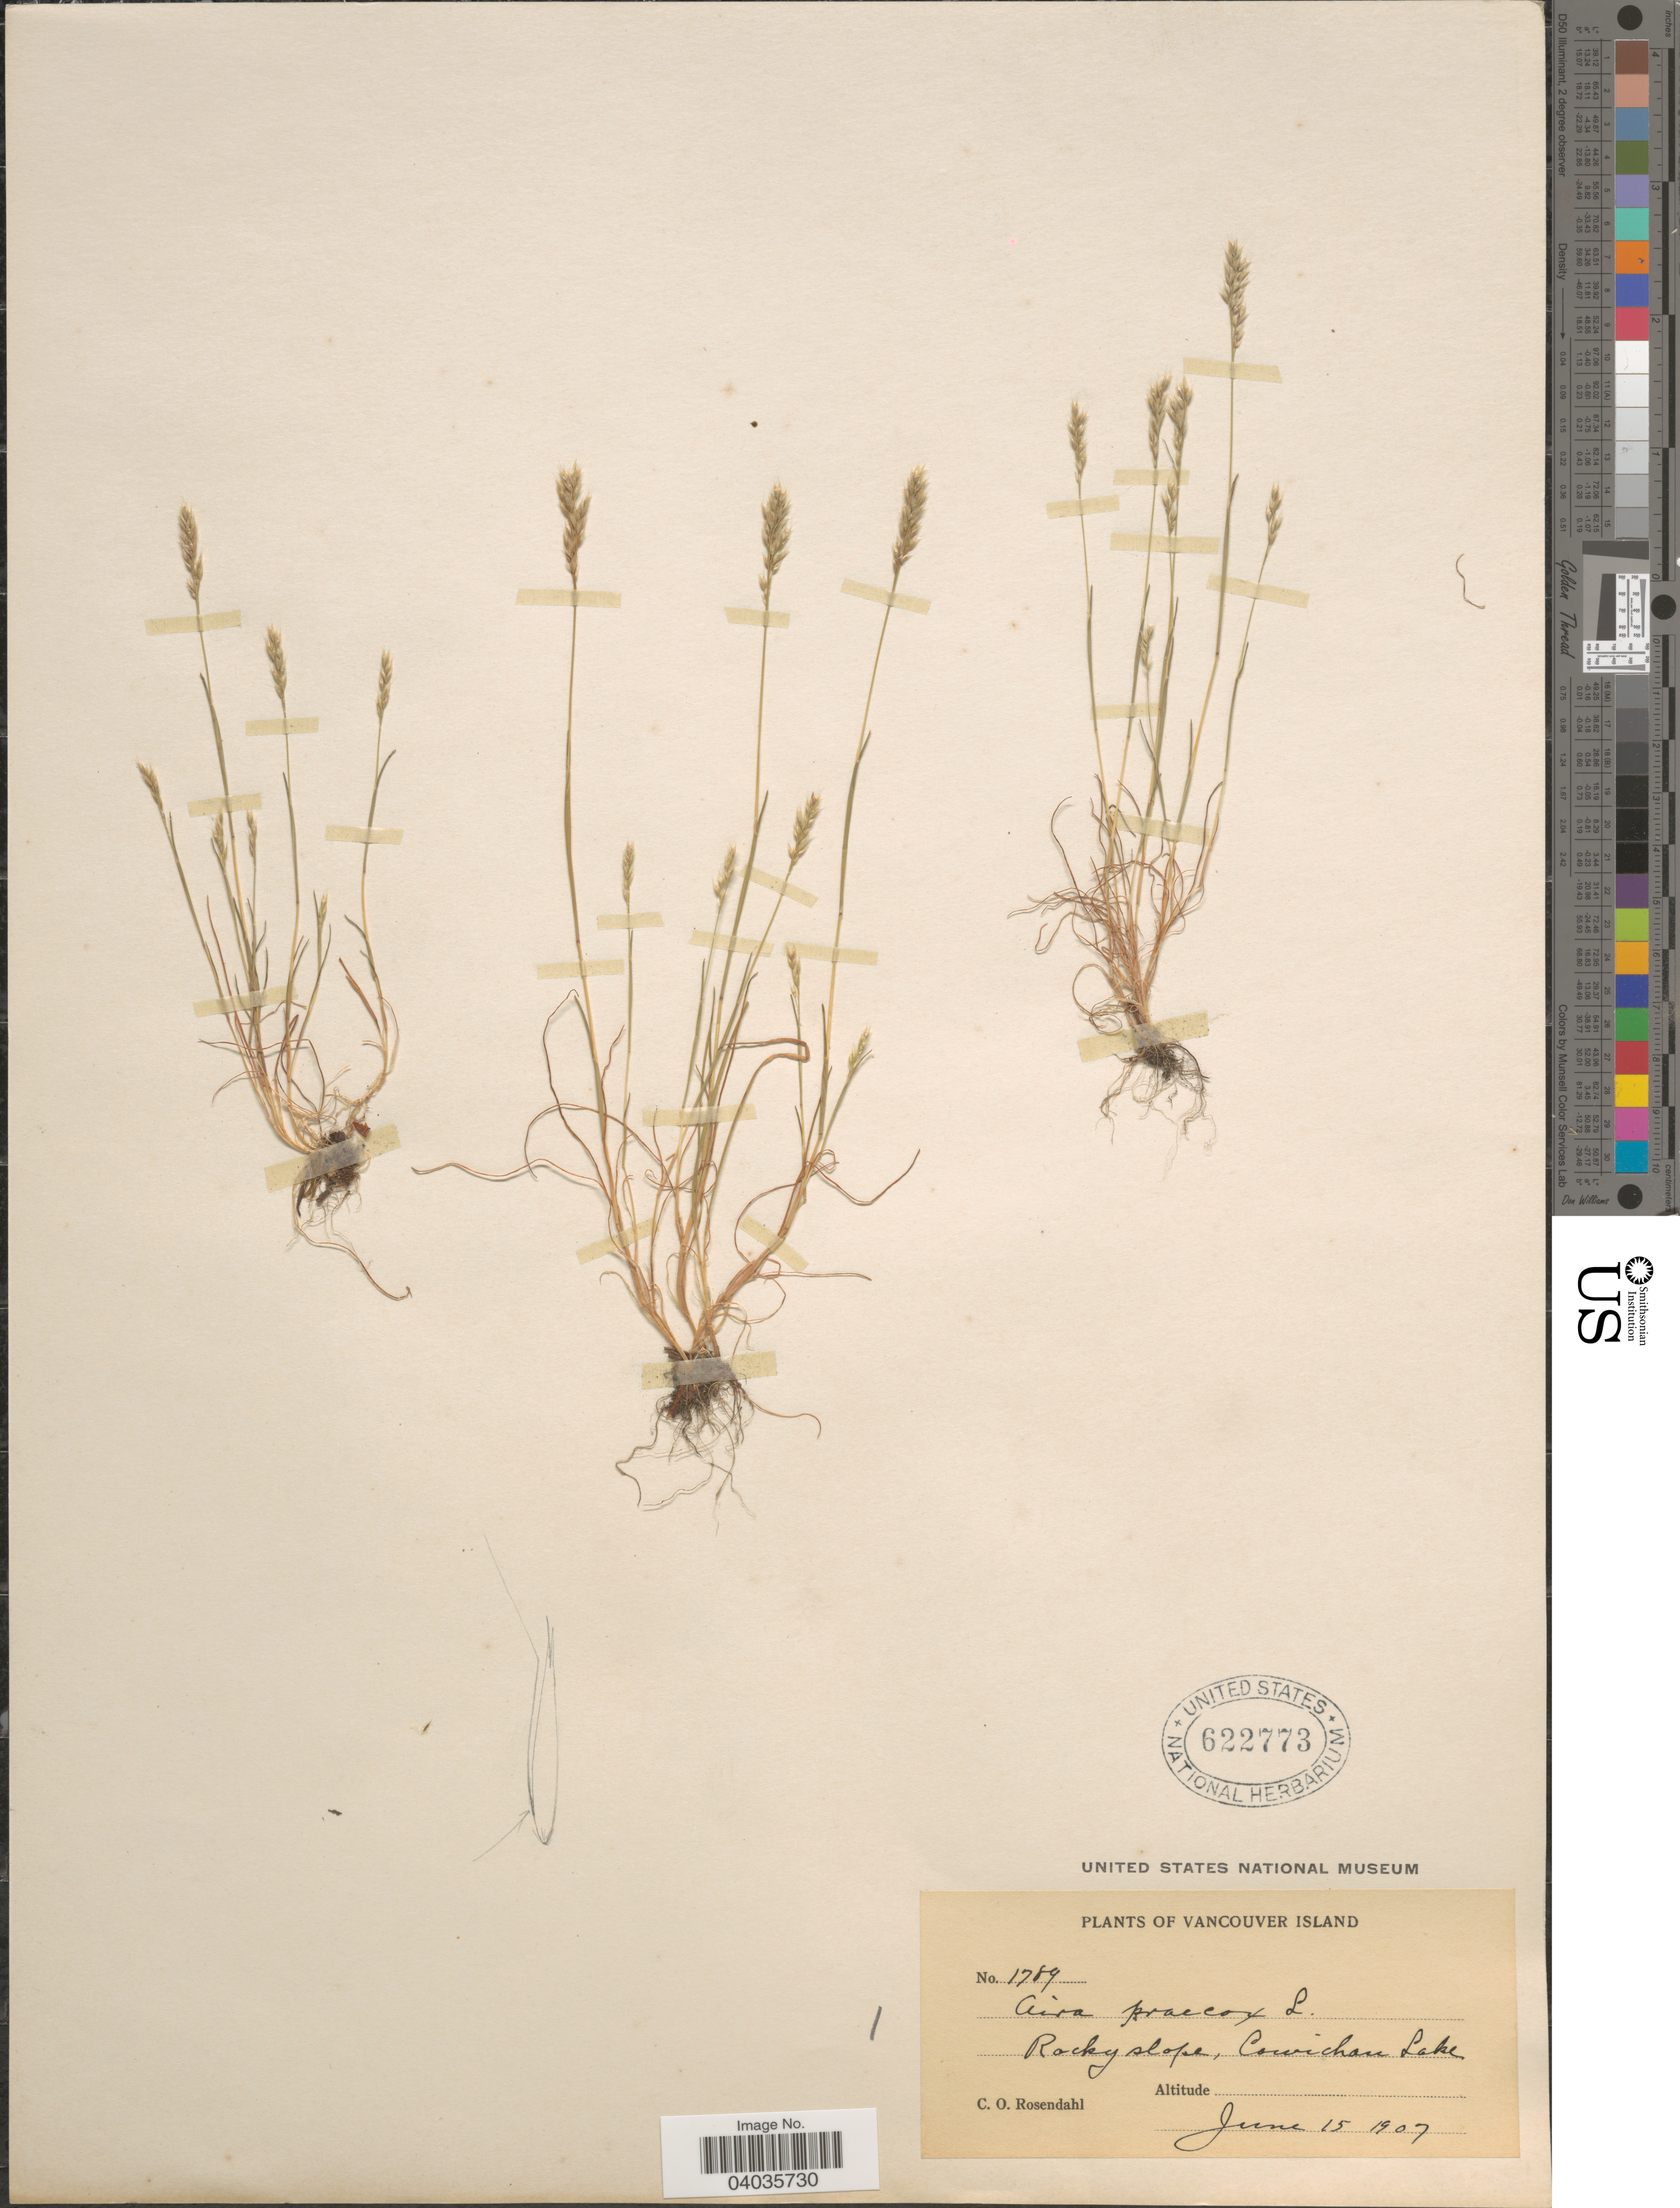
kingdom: Plantae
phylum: Tracheophyta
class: Liliopsida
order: Poales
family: Poaceae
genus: Aira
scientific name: Aira praecox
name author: L.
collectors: C. O. Rosendahl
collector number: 1789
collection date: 1907-06-15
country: Canada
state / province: British Columbia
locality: Vancouver Island. Rocky slope, Cowichan Lake.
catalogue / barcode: US 622773